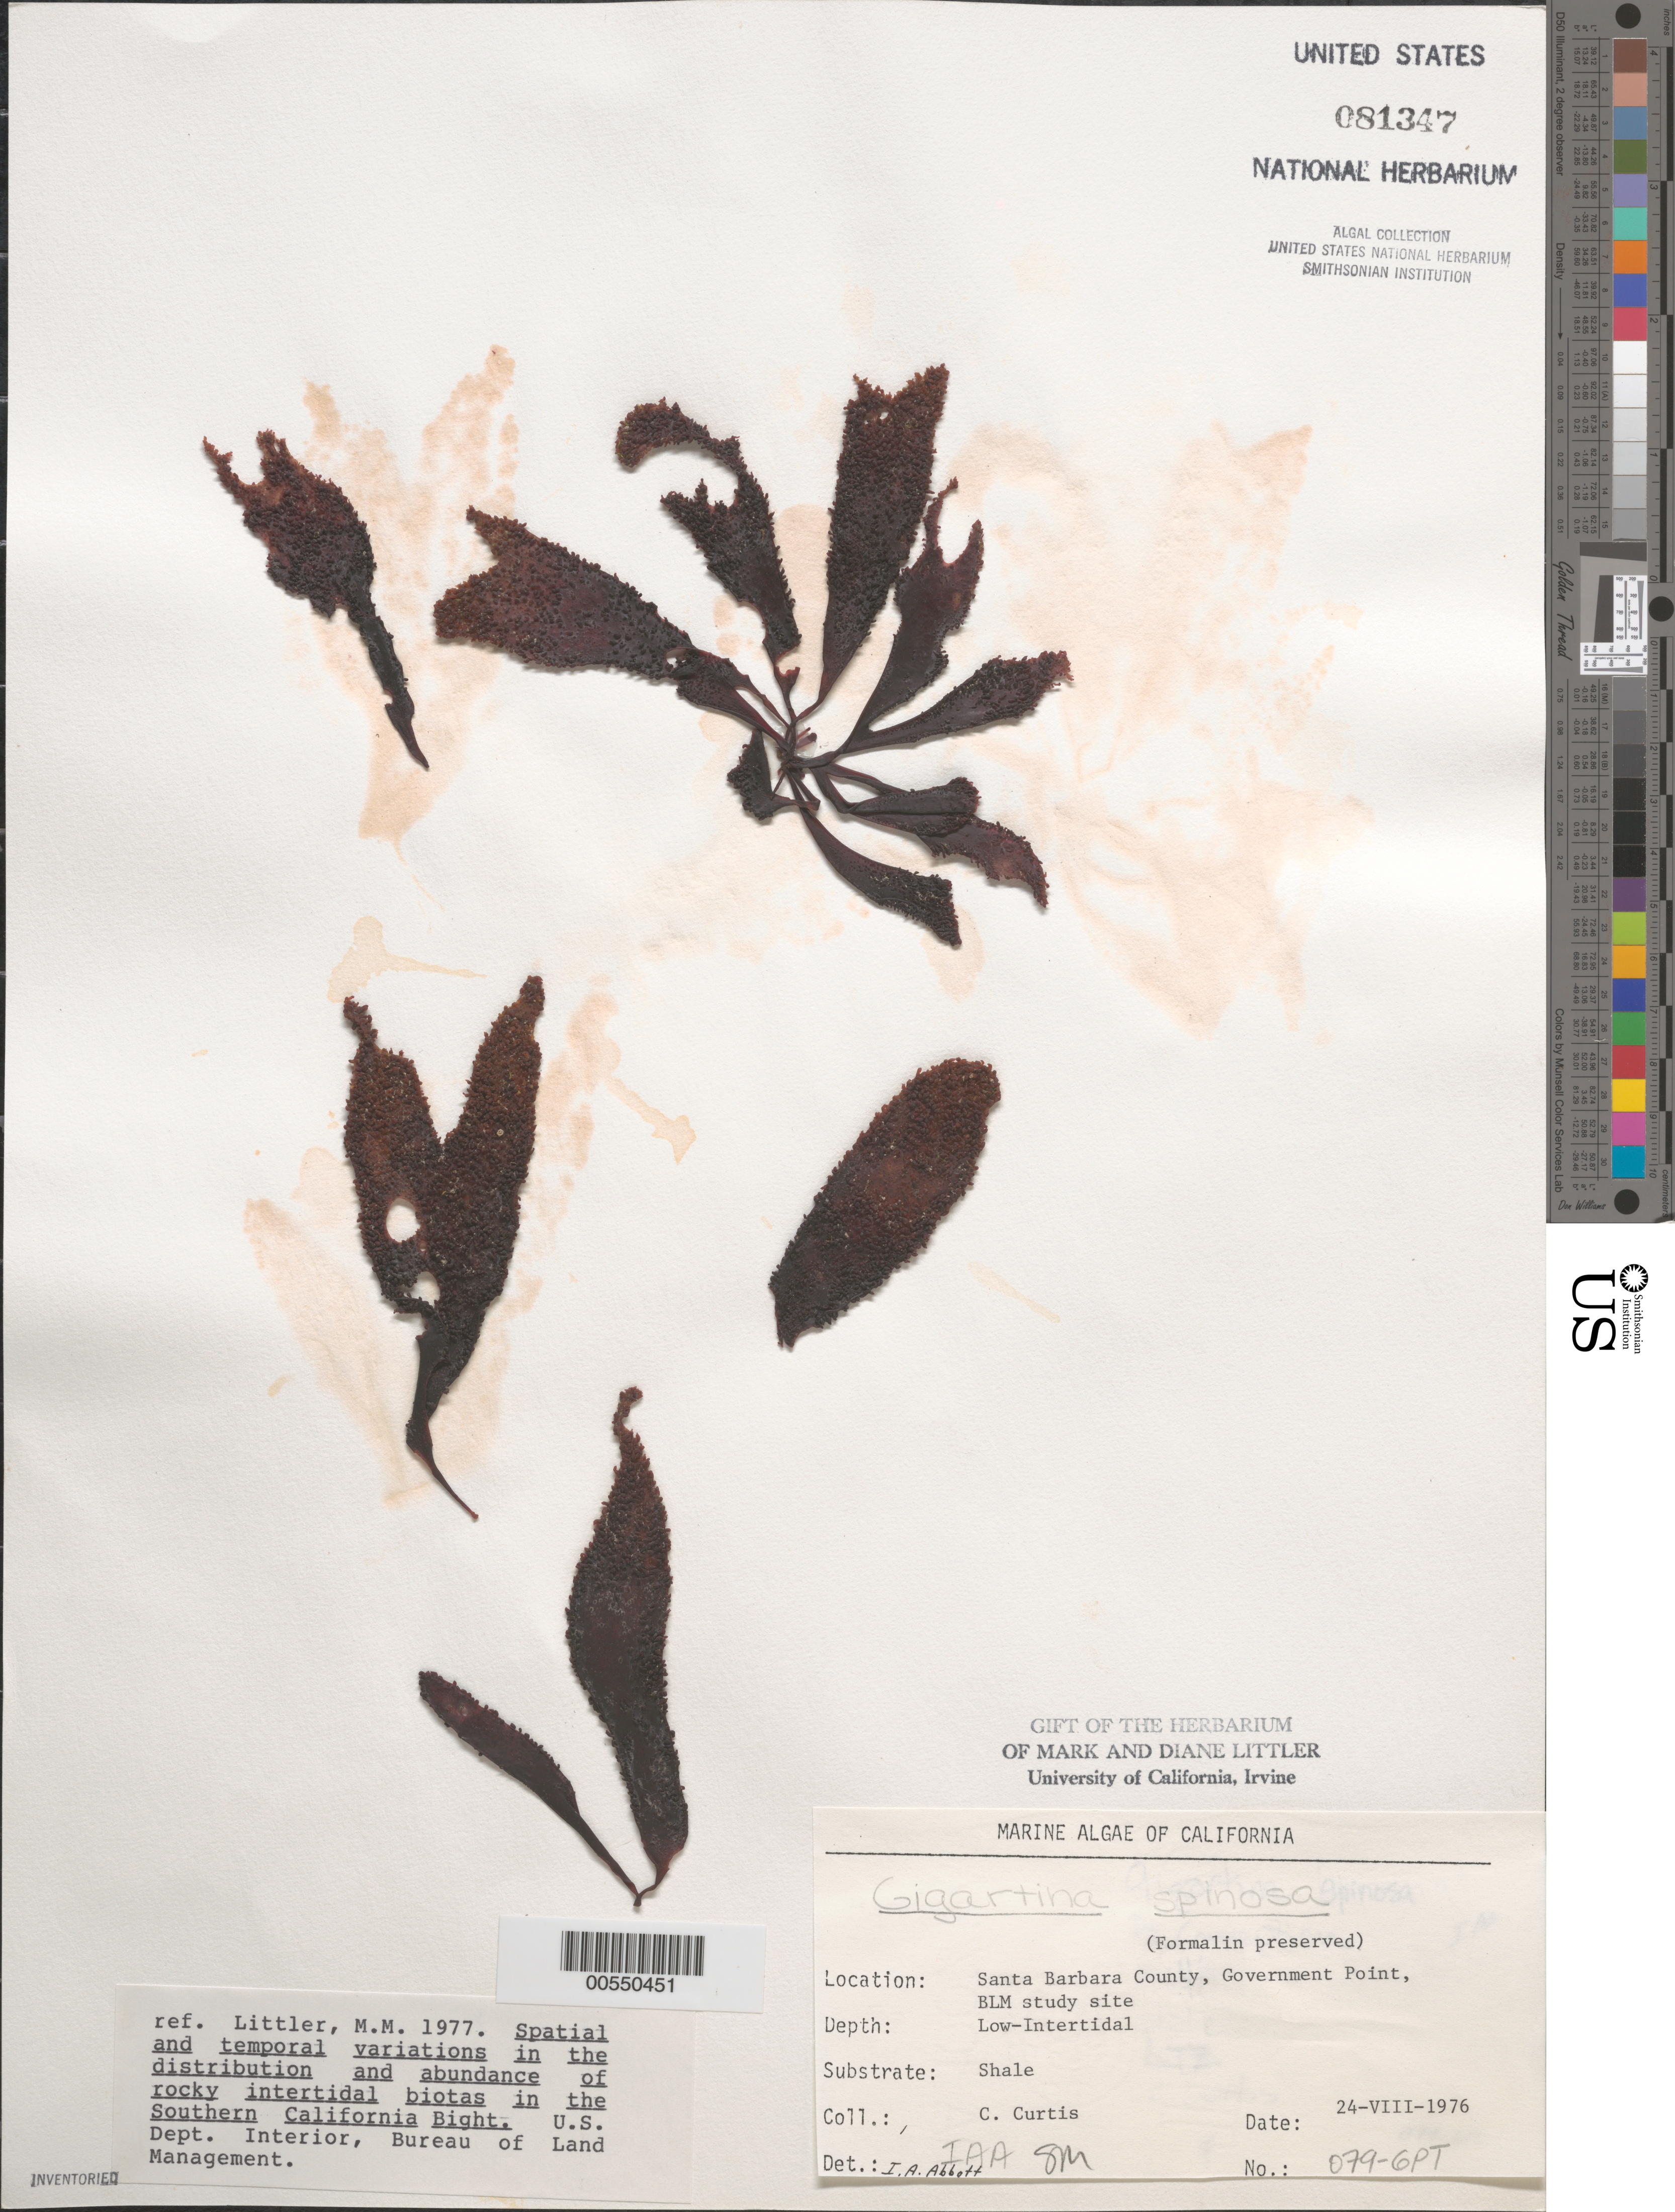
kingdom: Plantae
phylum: Rhodophyta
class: Florideophyceae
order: Gigartinales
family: Gigartinaceae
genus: Chondracanthus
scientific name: Chondracanthus spinosus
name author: (Kütz.) Guiry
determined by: Algae name updating Project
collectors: C. Curtis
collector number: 079-GPT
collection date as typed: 24 Aug 1976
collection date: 1976-08-24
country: United States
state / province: California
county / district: Santa Barbara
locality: Government Point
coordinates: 34 26'31"N, 120 24'06"W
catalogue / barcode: US 81347